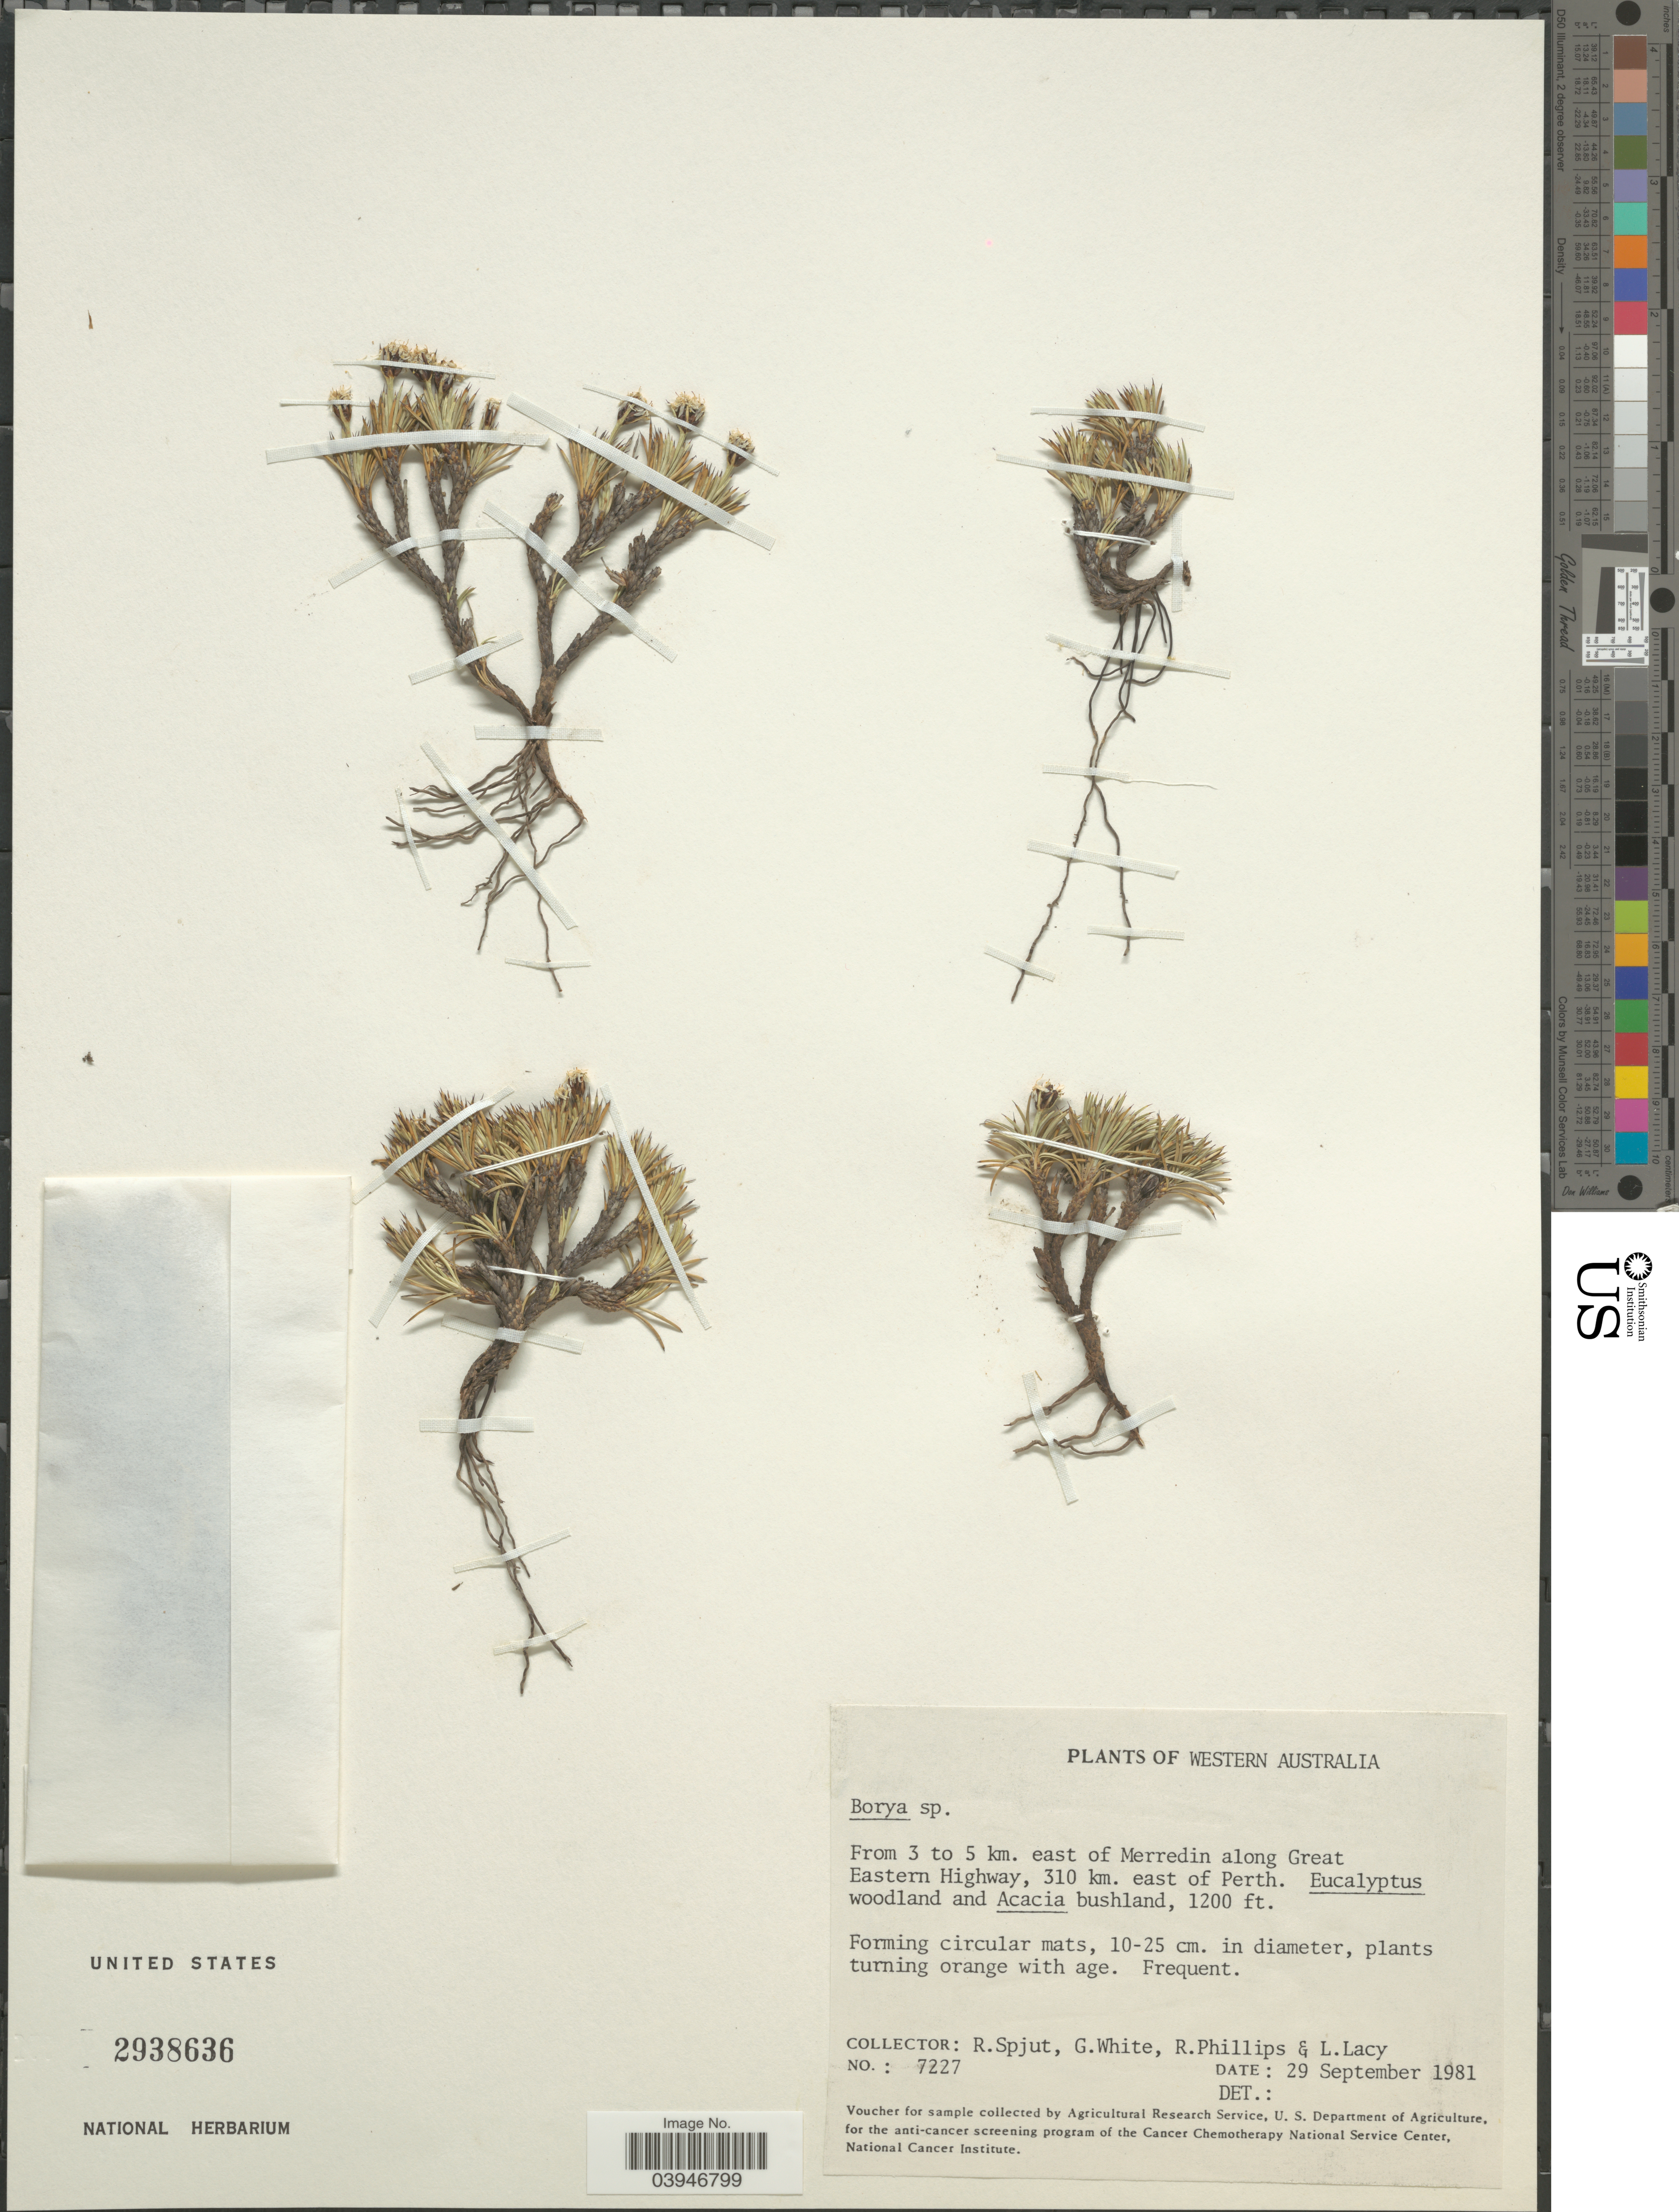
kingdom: Plantae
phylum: Tracheophyta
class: Liliopsida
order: Asparagales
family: Boryaceae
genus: Borya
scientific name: Borya sp.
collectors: R. Spjut, G. White, R. Phillips & L. Lacy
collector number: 7227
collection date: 1981-09-29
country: Australia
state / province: Western Australia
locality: From 3 to 5 km. east of Merredin along Great Eastern Highway, 310 km. east of Perth.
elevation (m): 366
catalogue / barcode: US 2938636